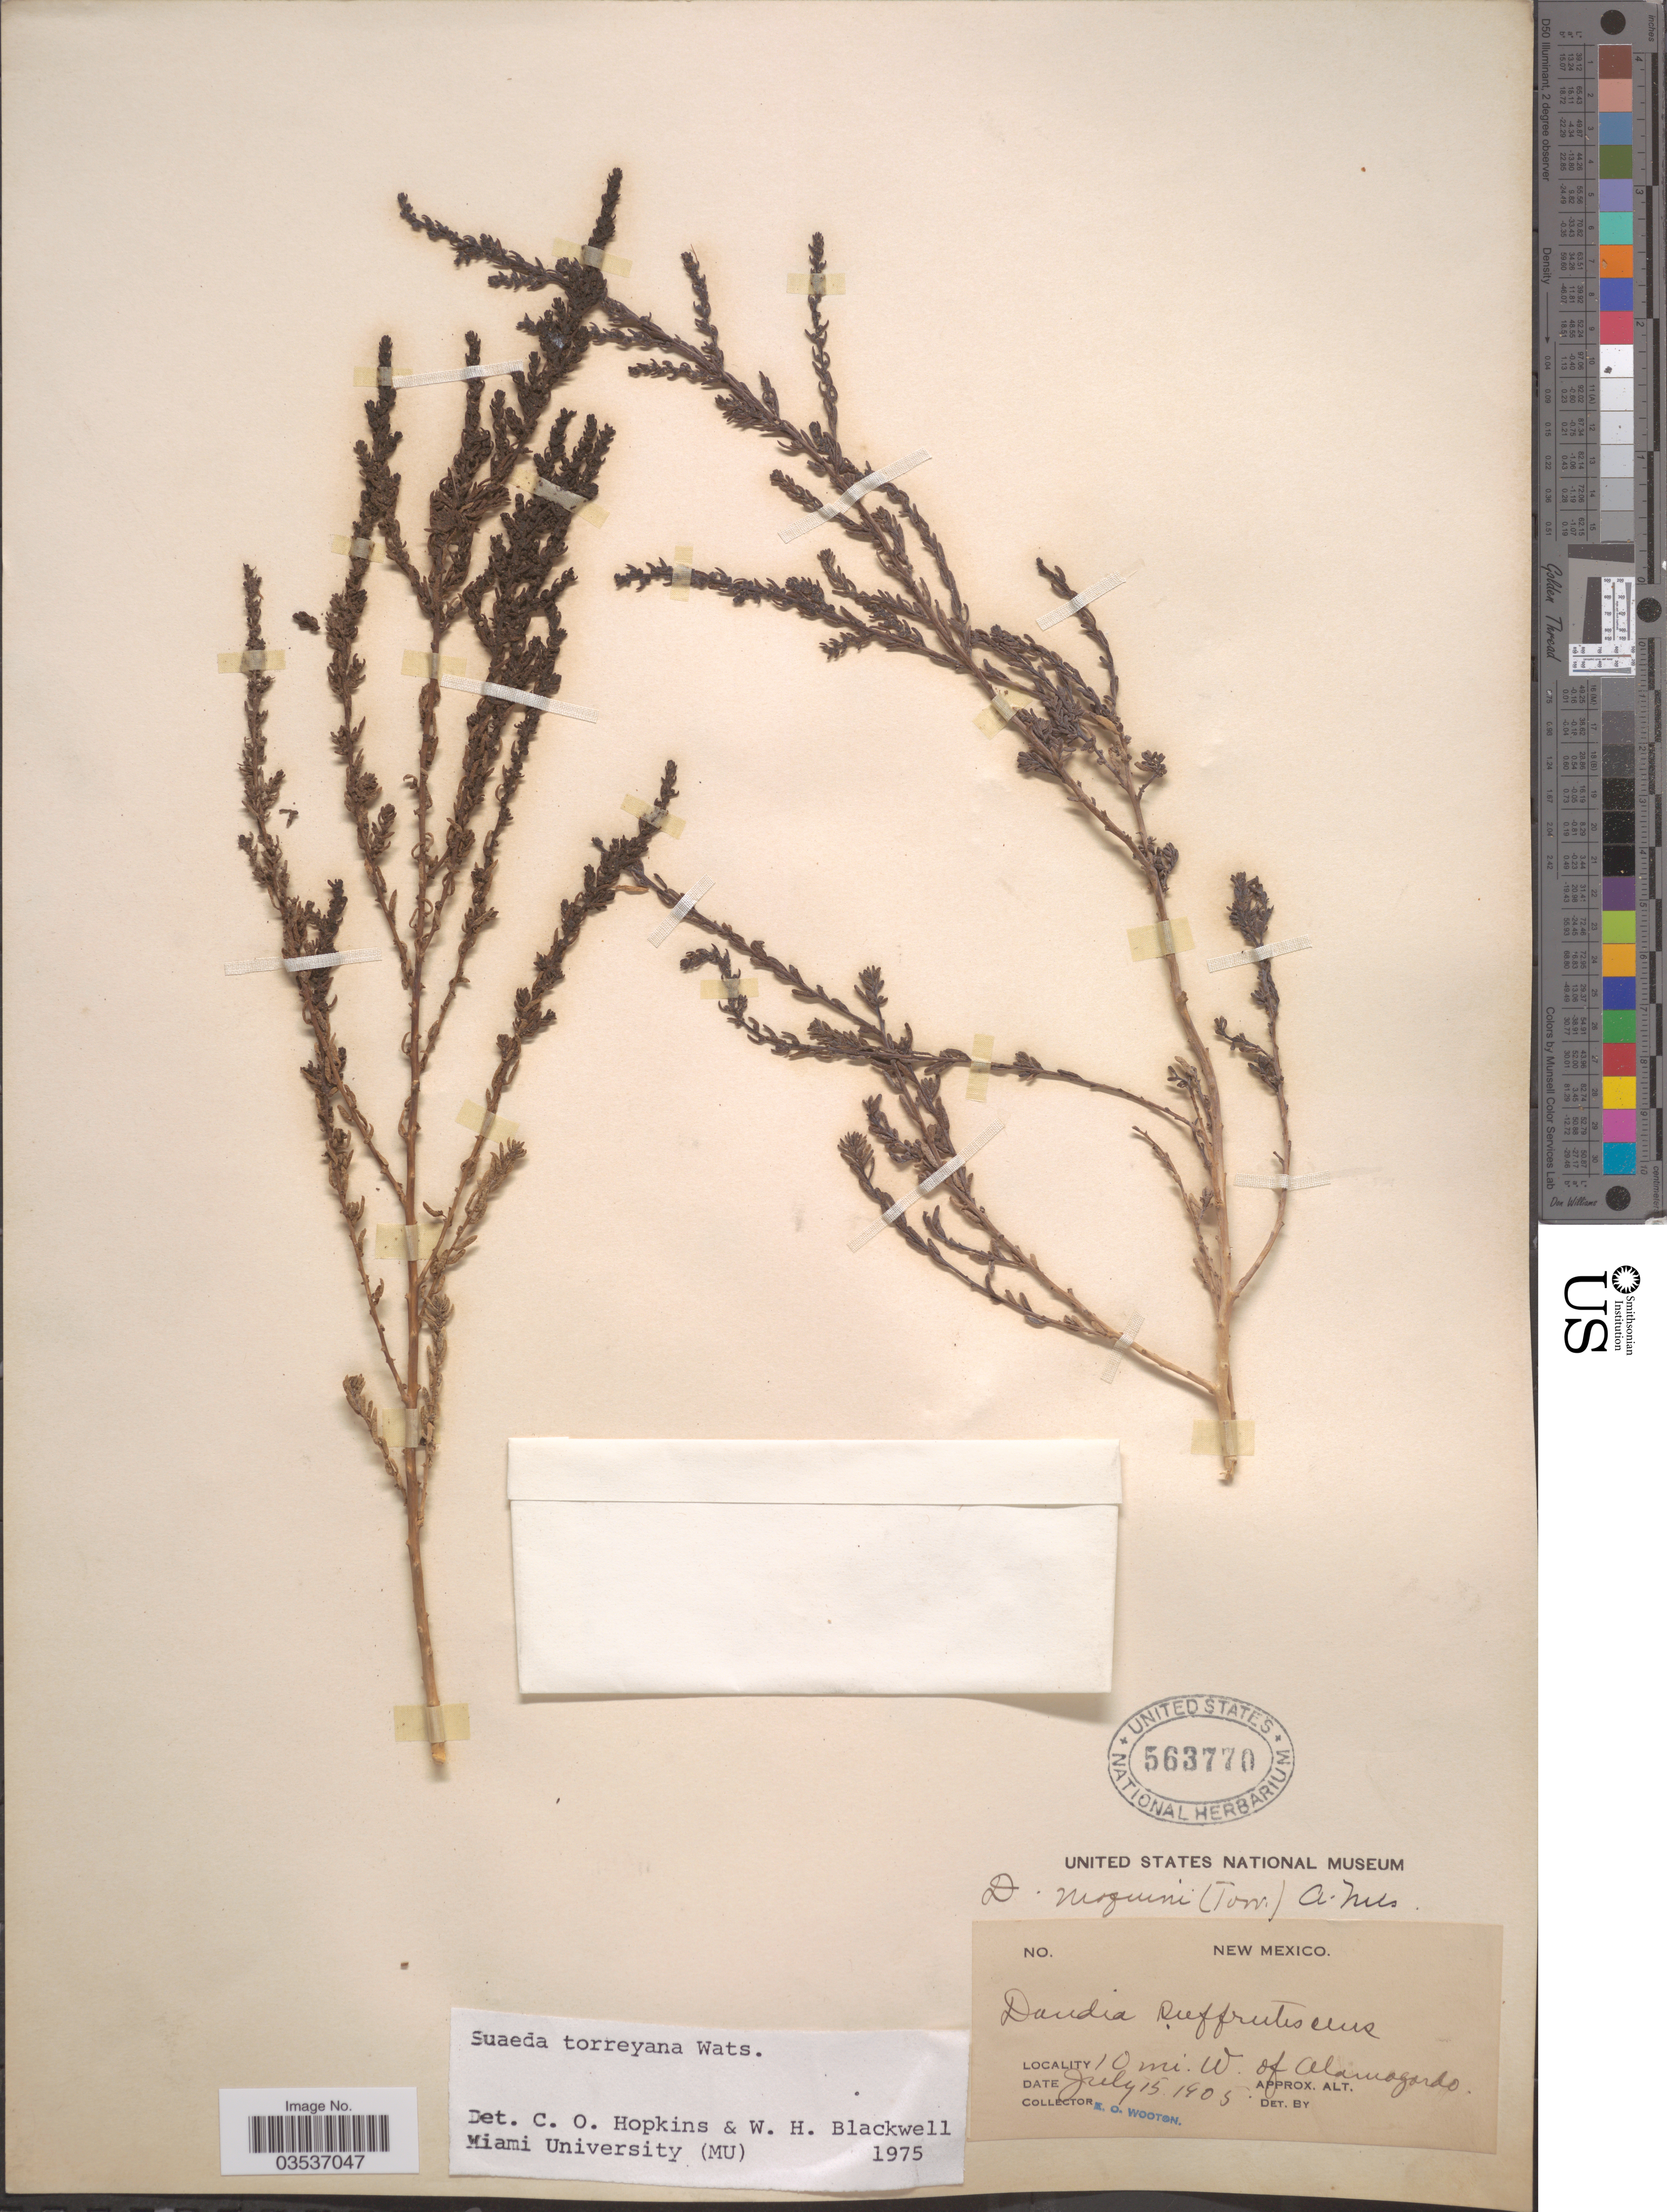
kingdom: Plantae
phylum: Tracheophyta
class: Magnoliopsida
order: Caryophyllales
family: Amaranthaceae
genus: Suaeda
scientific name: Suaeda torreyana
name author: S. Watson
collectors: E. O. Wooton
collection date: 1905-07-15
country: United States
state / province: New Mexico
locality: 10 mi. W. of Alamogordo.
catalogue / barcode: US 563770